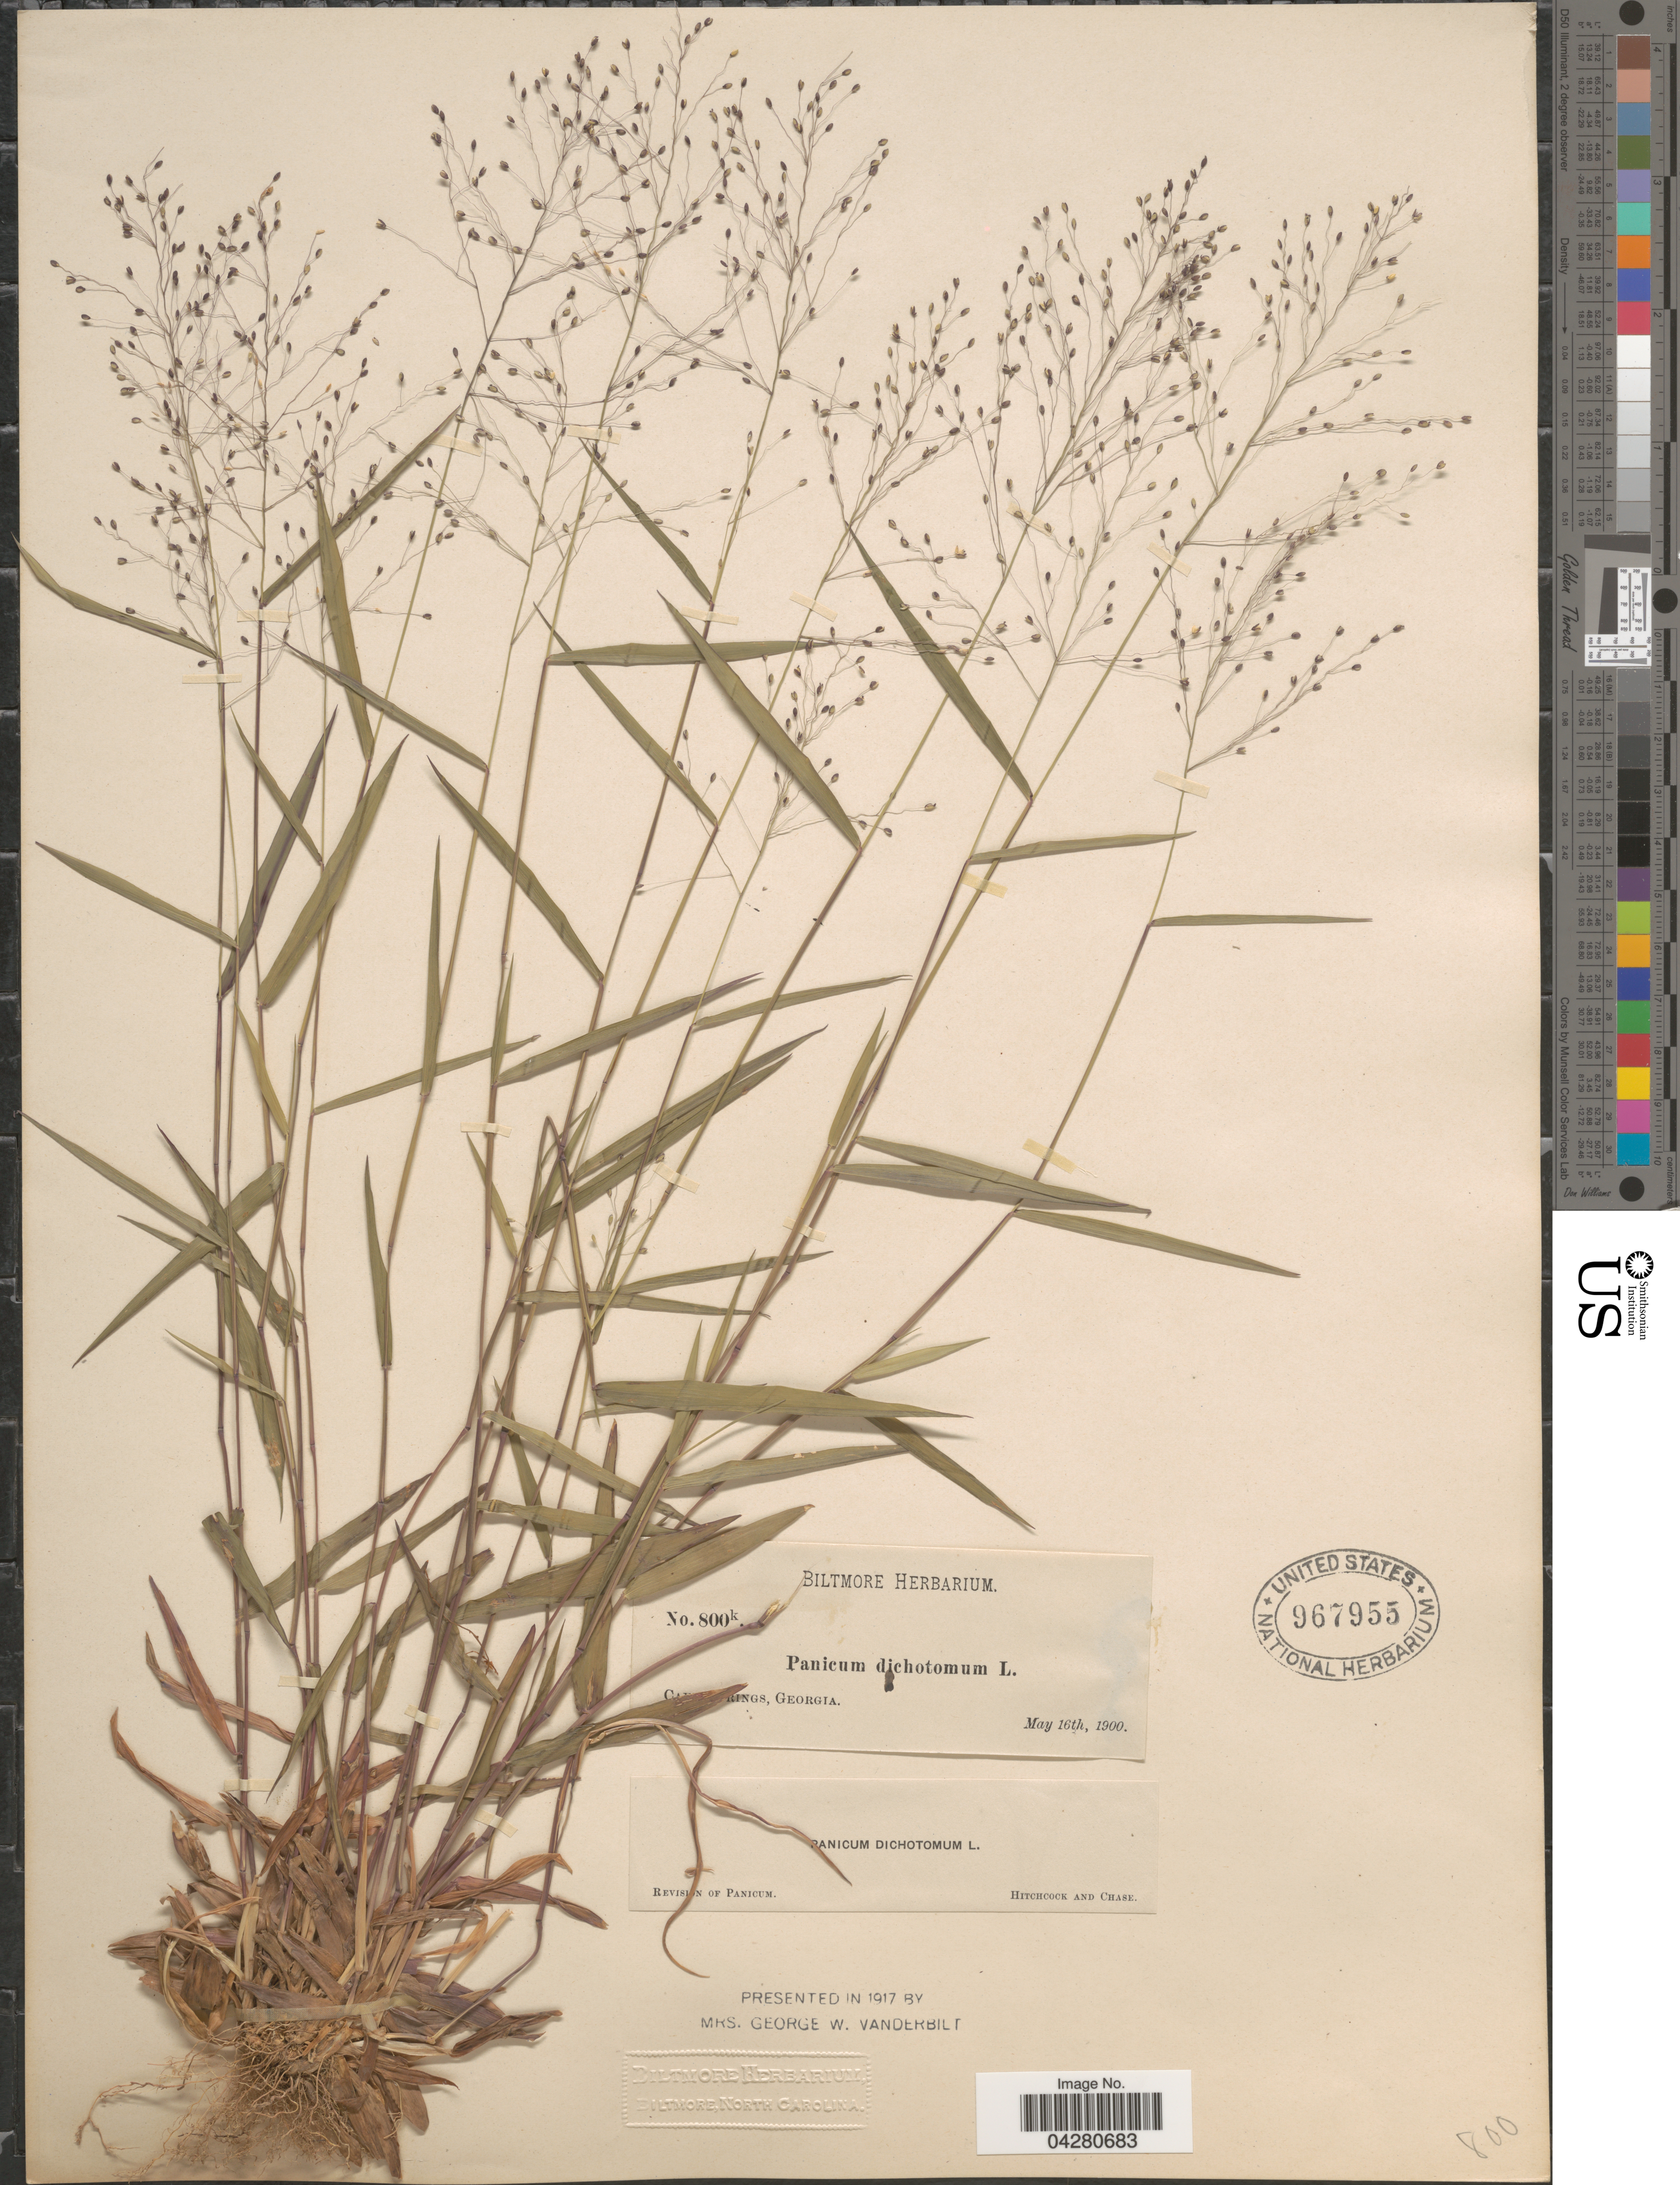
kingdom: Plantae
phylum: Tracheophyta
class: Liliopsida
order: Poales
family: Poaceae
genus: Dichanthelium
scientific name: Dichanthelium dichotomum var. dichotomum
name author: (L.) Gould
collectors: ex herb. Biltmore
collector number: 800k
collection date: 1900-05-16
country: United States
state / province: Georgia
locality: C [illegible text]rings.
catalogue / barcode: US 967955